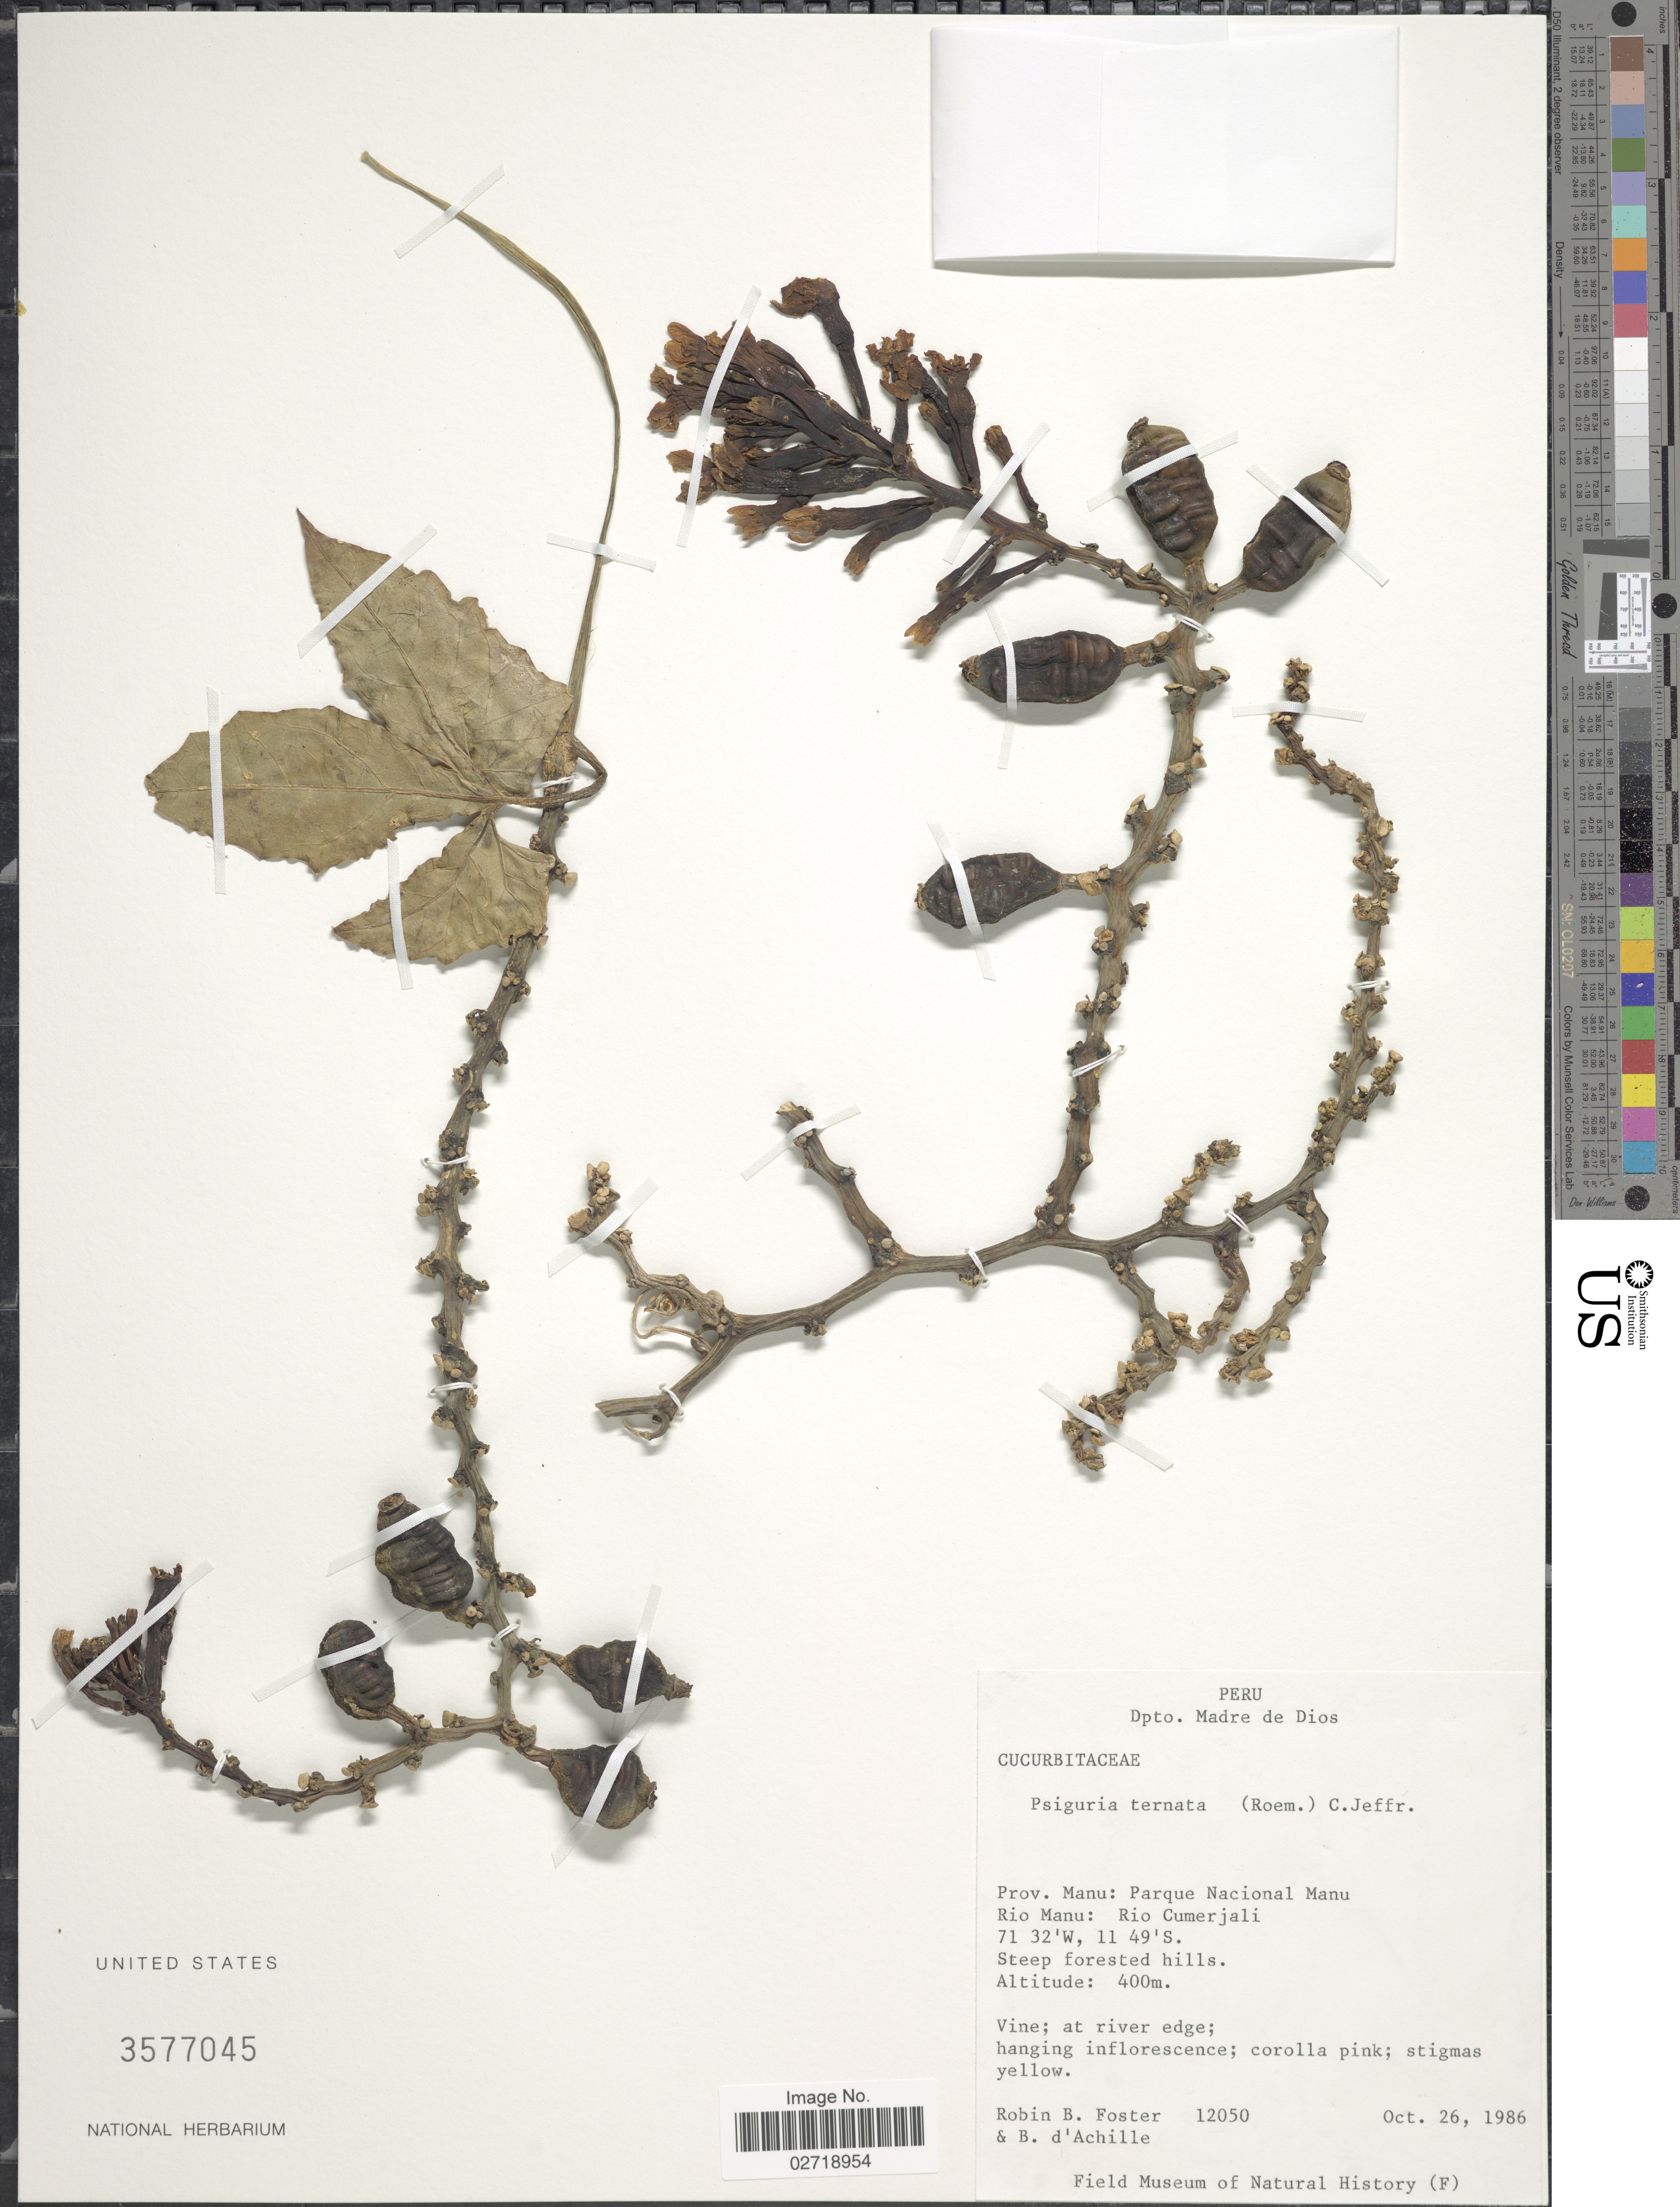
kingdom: Plantae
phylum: Tracheophyta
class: Magnoliopsida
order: Cucurbitales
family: Cucurbitaceae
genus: Psiguria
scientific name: Psiguria ternata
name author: (M. Roem.) C. Jeffrey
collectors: R. B. Foster & B. d'Achille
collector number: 12050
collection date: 1986-10-26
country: Peru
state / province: Madre de Dios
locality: Prov. Manu: Parque Nacional Manu. Rio Manu: Rio Cumerjali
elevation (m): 400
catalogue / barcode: US 3577045